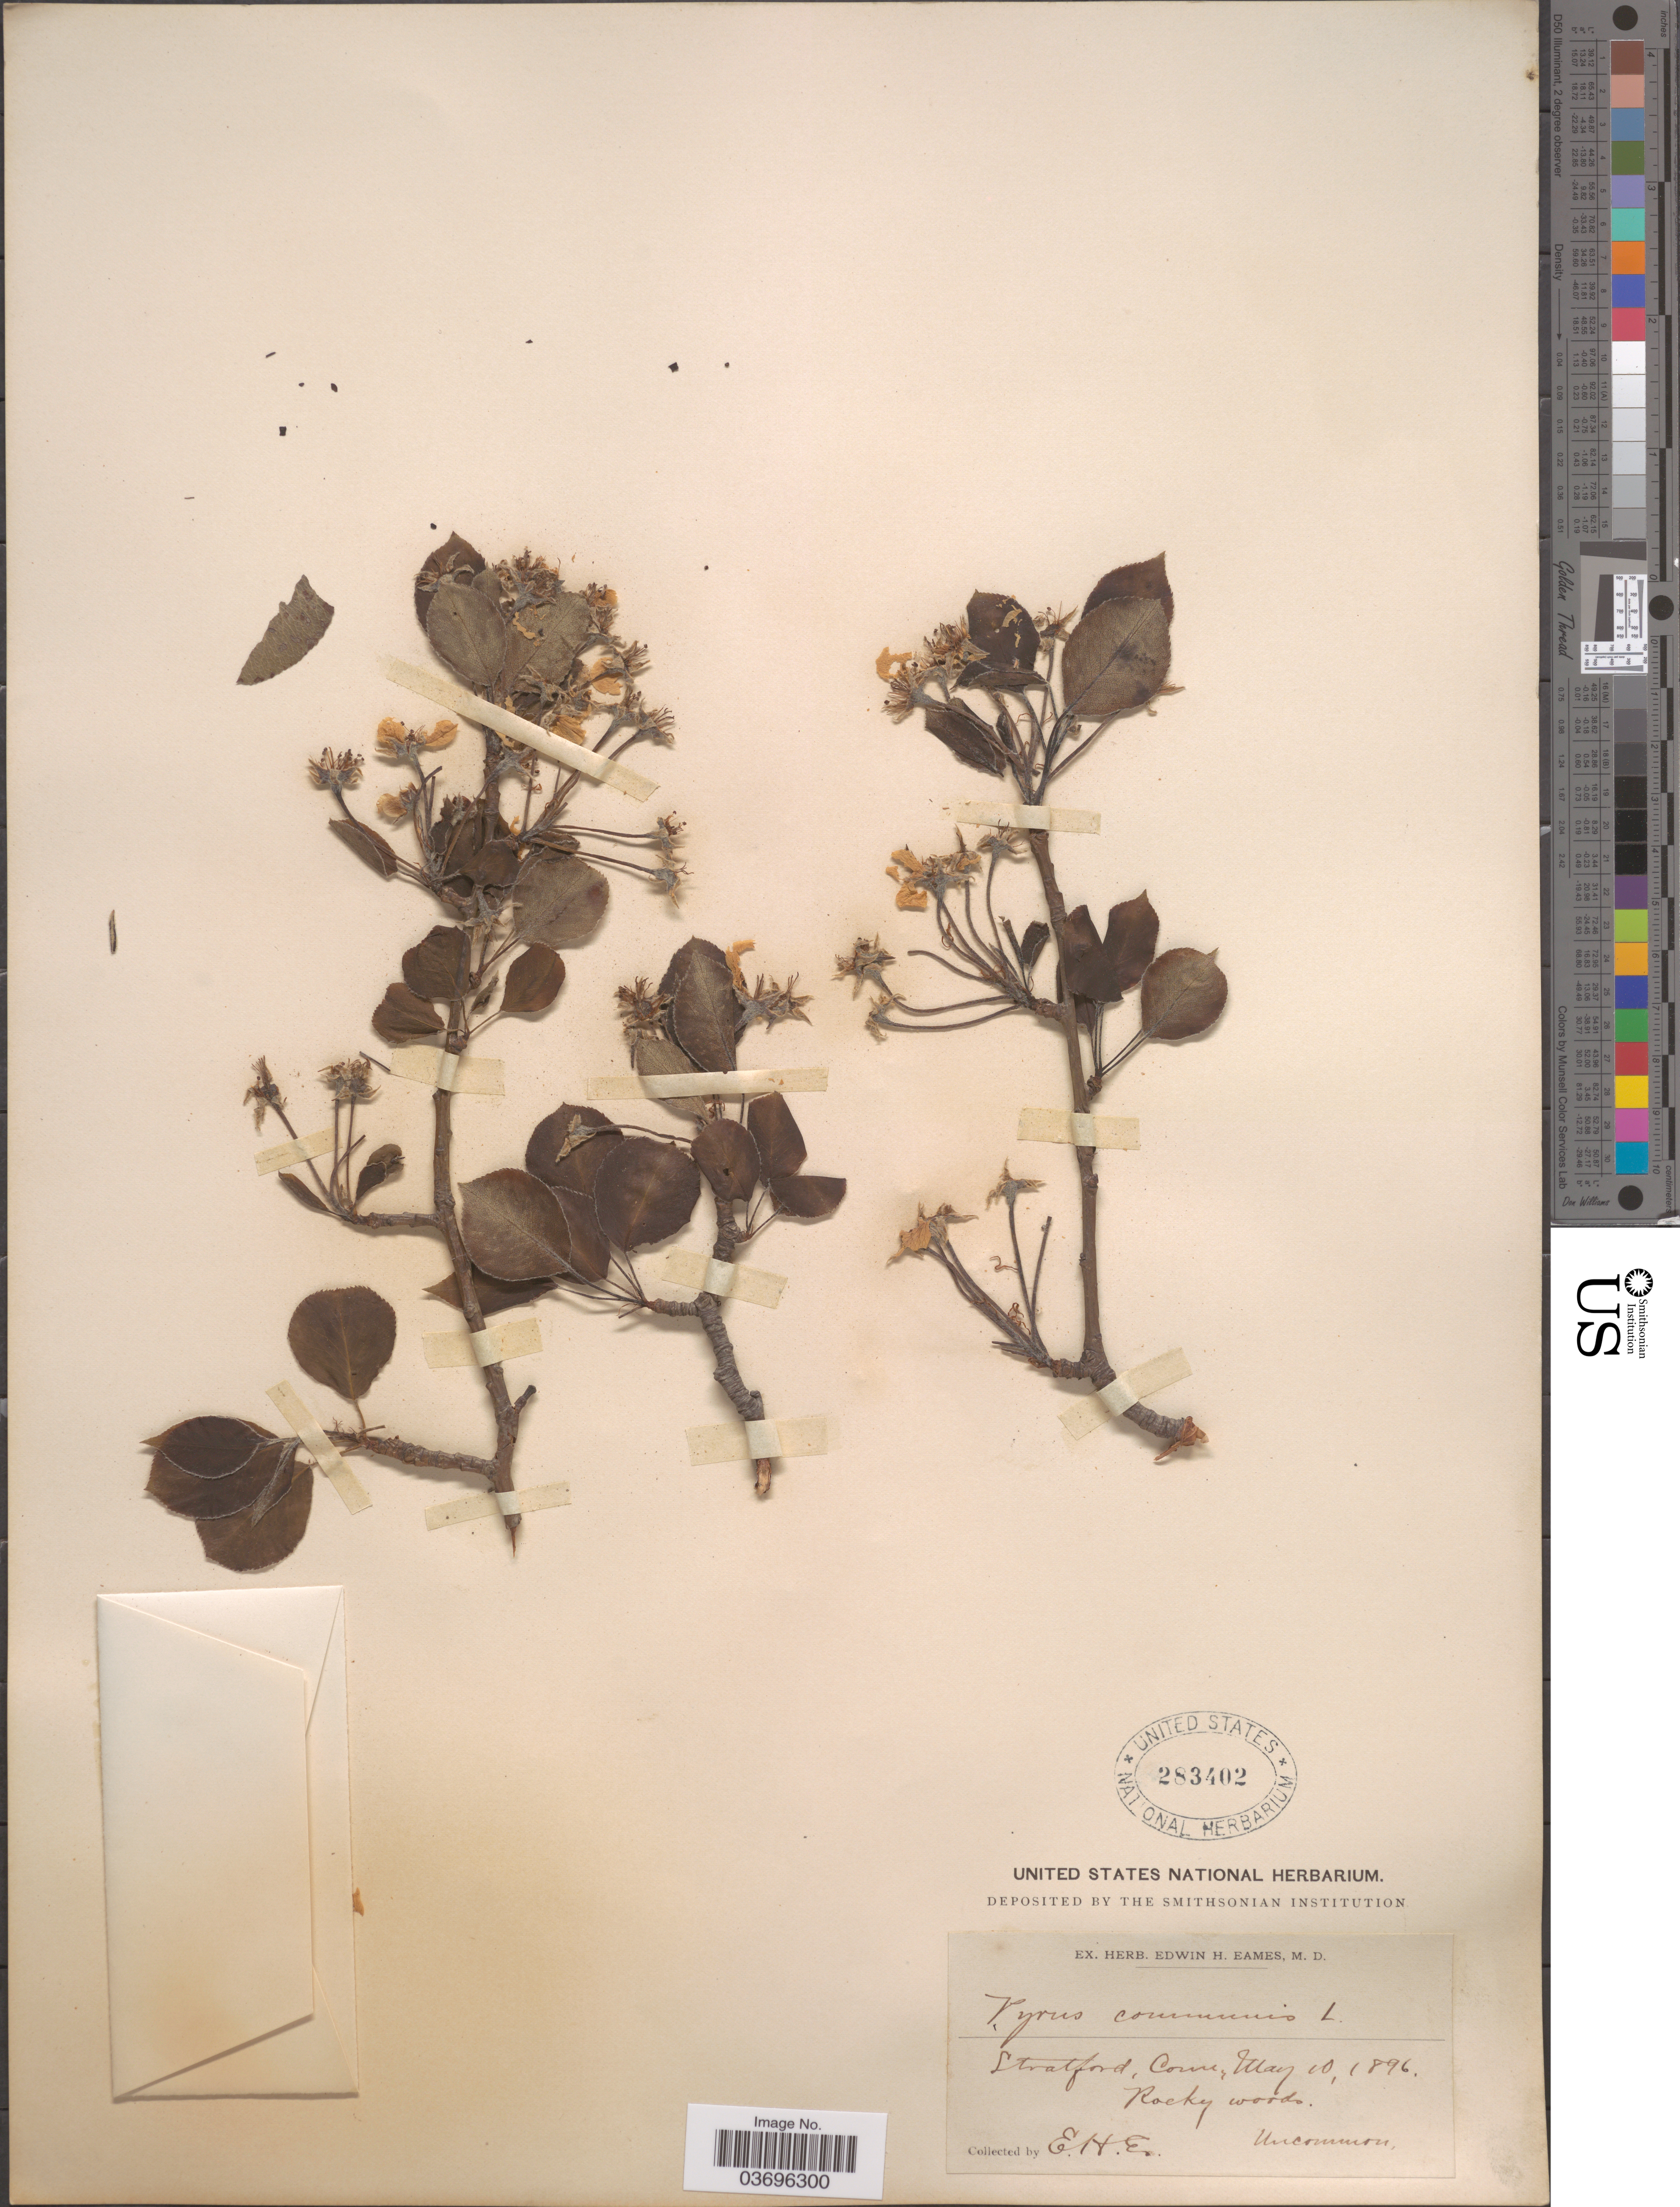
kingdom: Plantae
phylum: Tracheophyta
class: Magnoliopsida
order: Rosales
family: Rosaceae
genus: Pyrus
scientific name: Pyrus communis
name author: L.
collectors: E. H. Eames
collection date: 1896-05-10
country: United States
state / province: Connecticut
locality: Stratford.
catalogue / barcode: US 283402